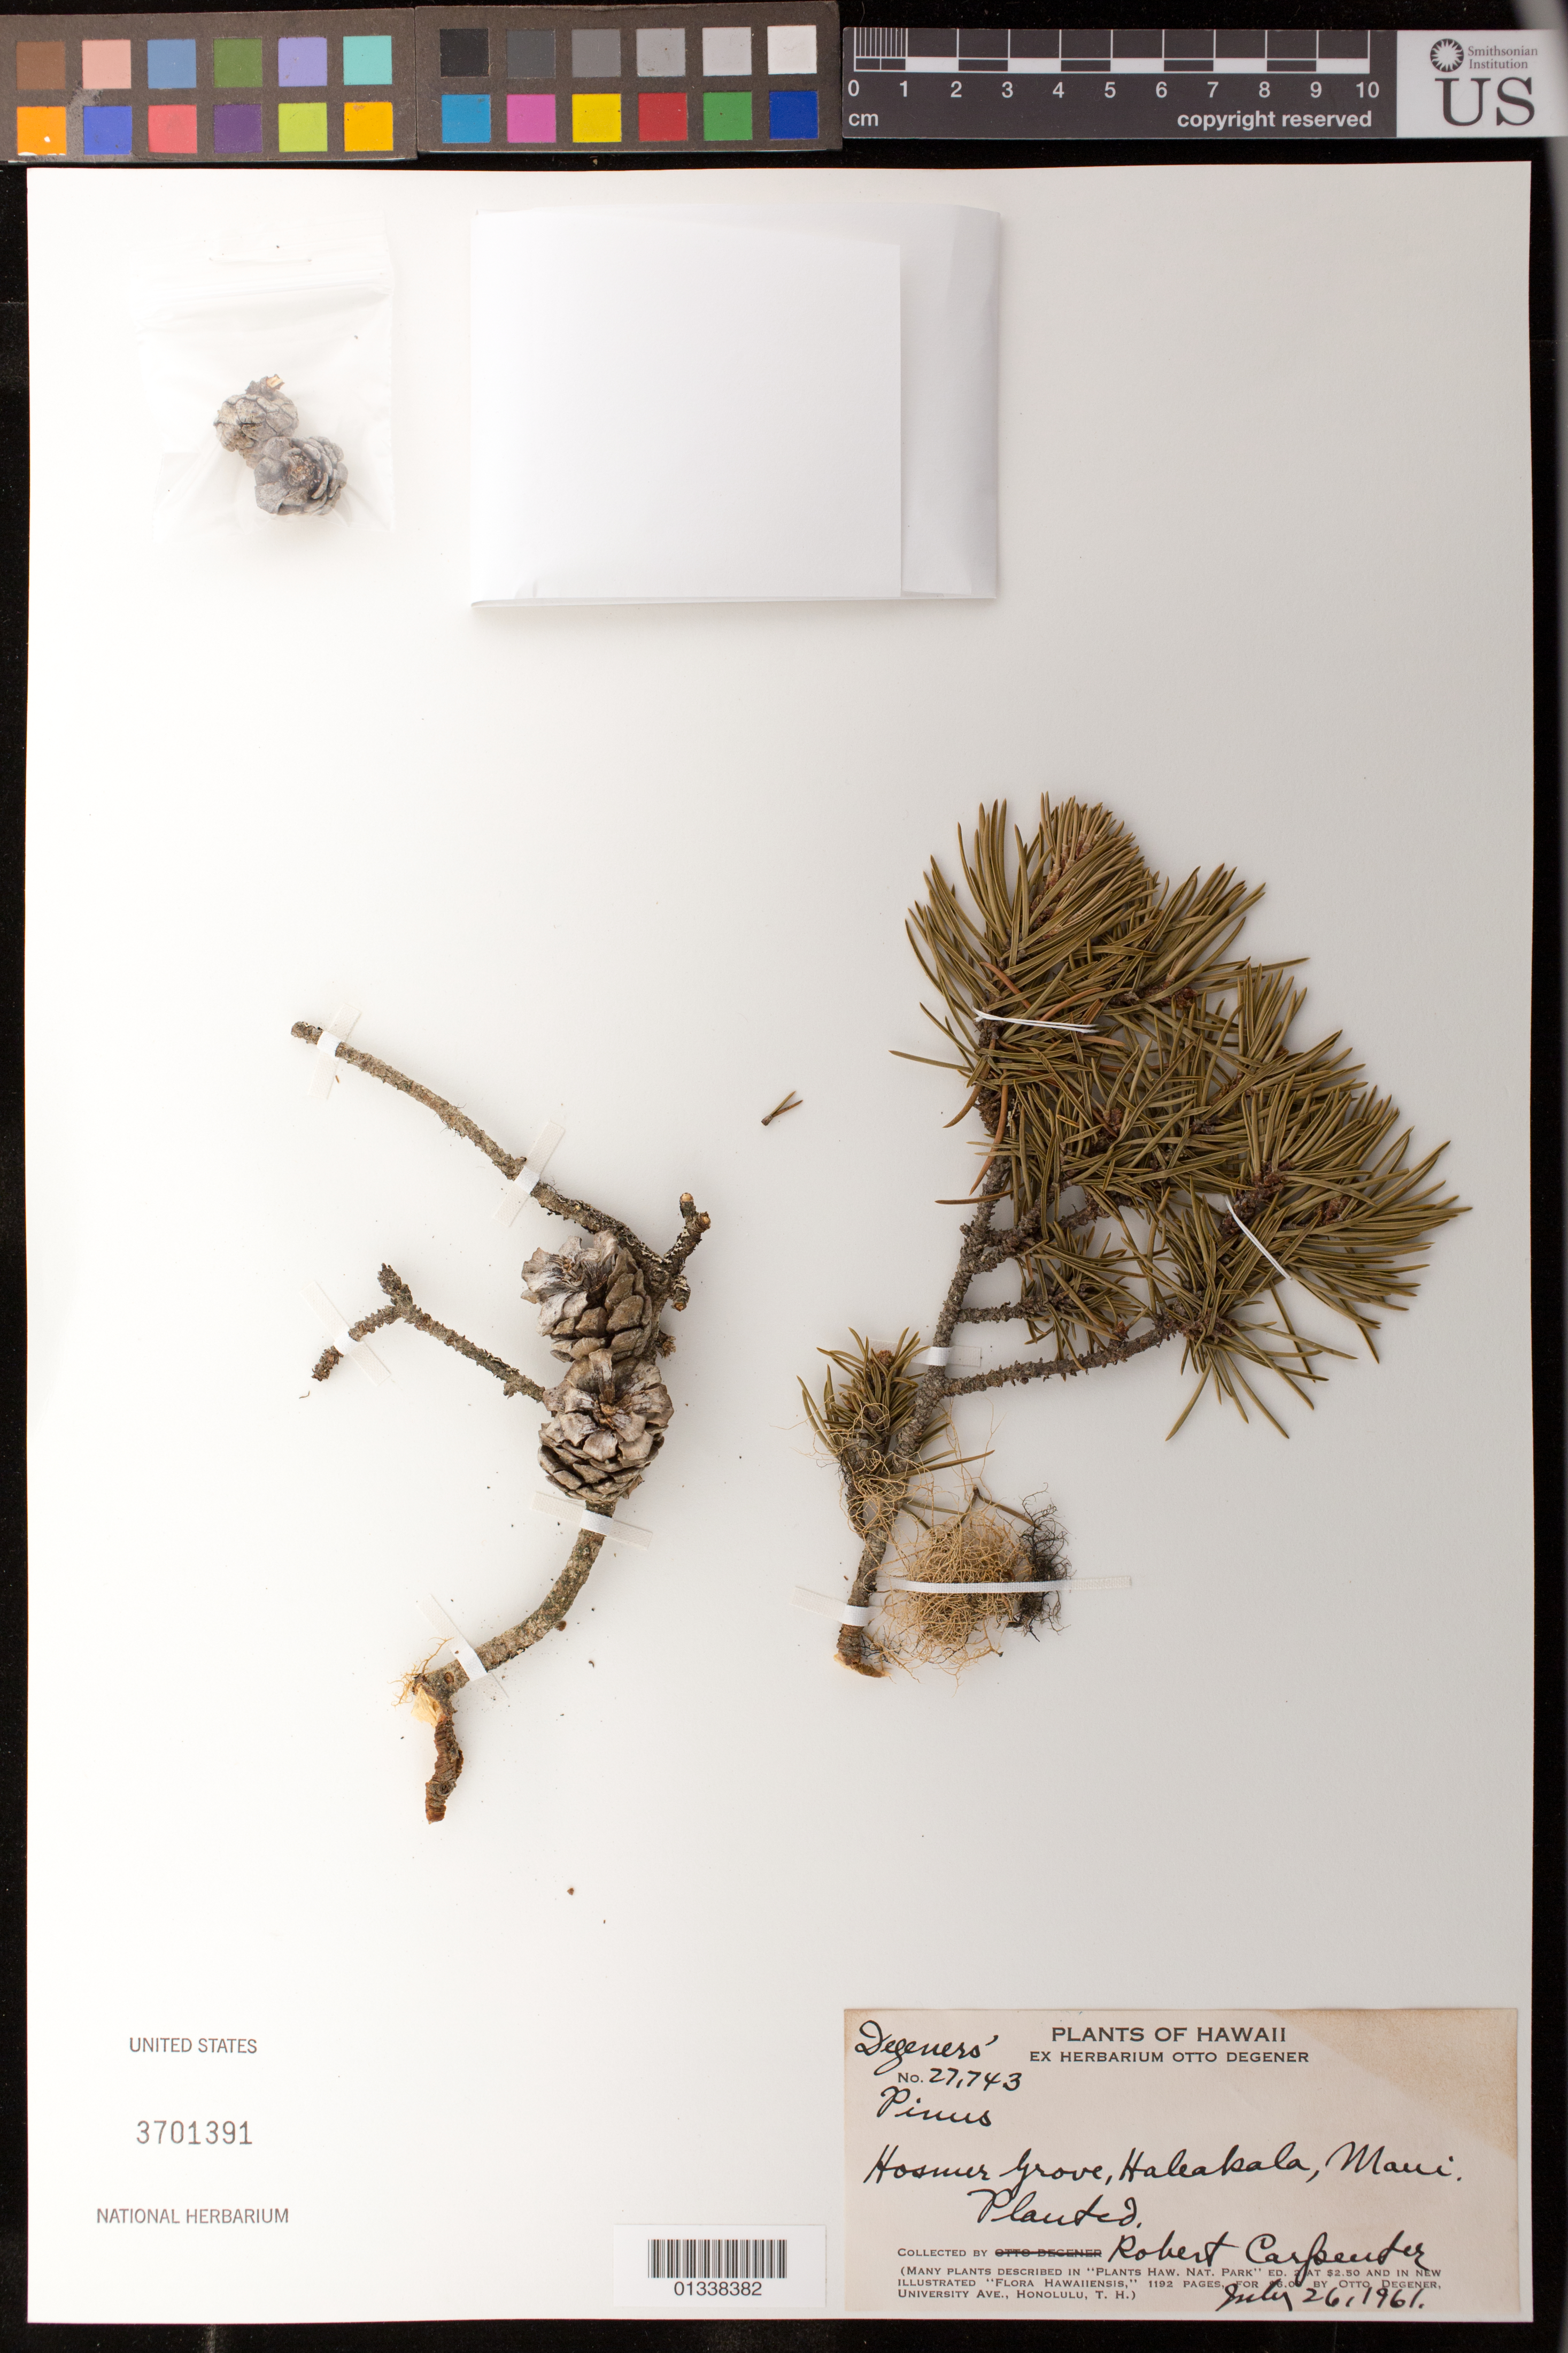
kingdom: Plantae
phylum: Tracheophyta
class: Pinopsida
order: Pinales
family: Pinaceae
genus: Pinus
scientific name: Pinus sp.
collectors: R. Carpenter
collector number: Degeners' 27743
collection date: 1961-07-26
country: United States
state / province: Hawaii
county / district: Maui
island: Maui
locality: Hosmer Grove, Haleakala, Maui.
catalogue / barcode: US 3701391